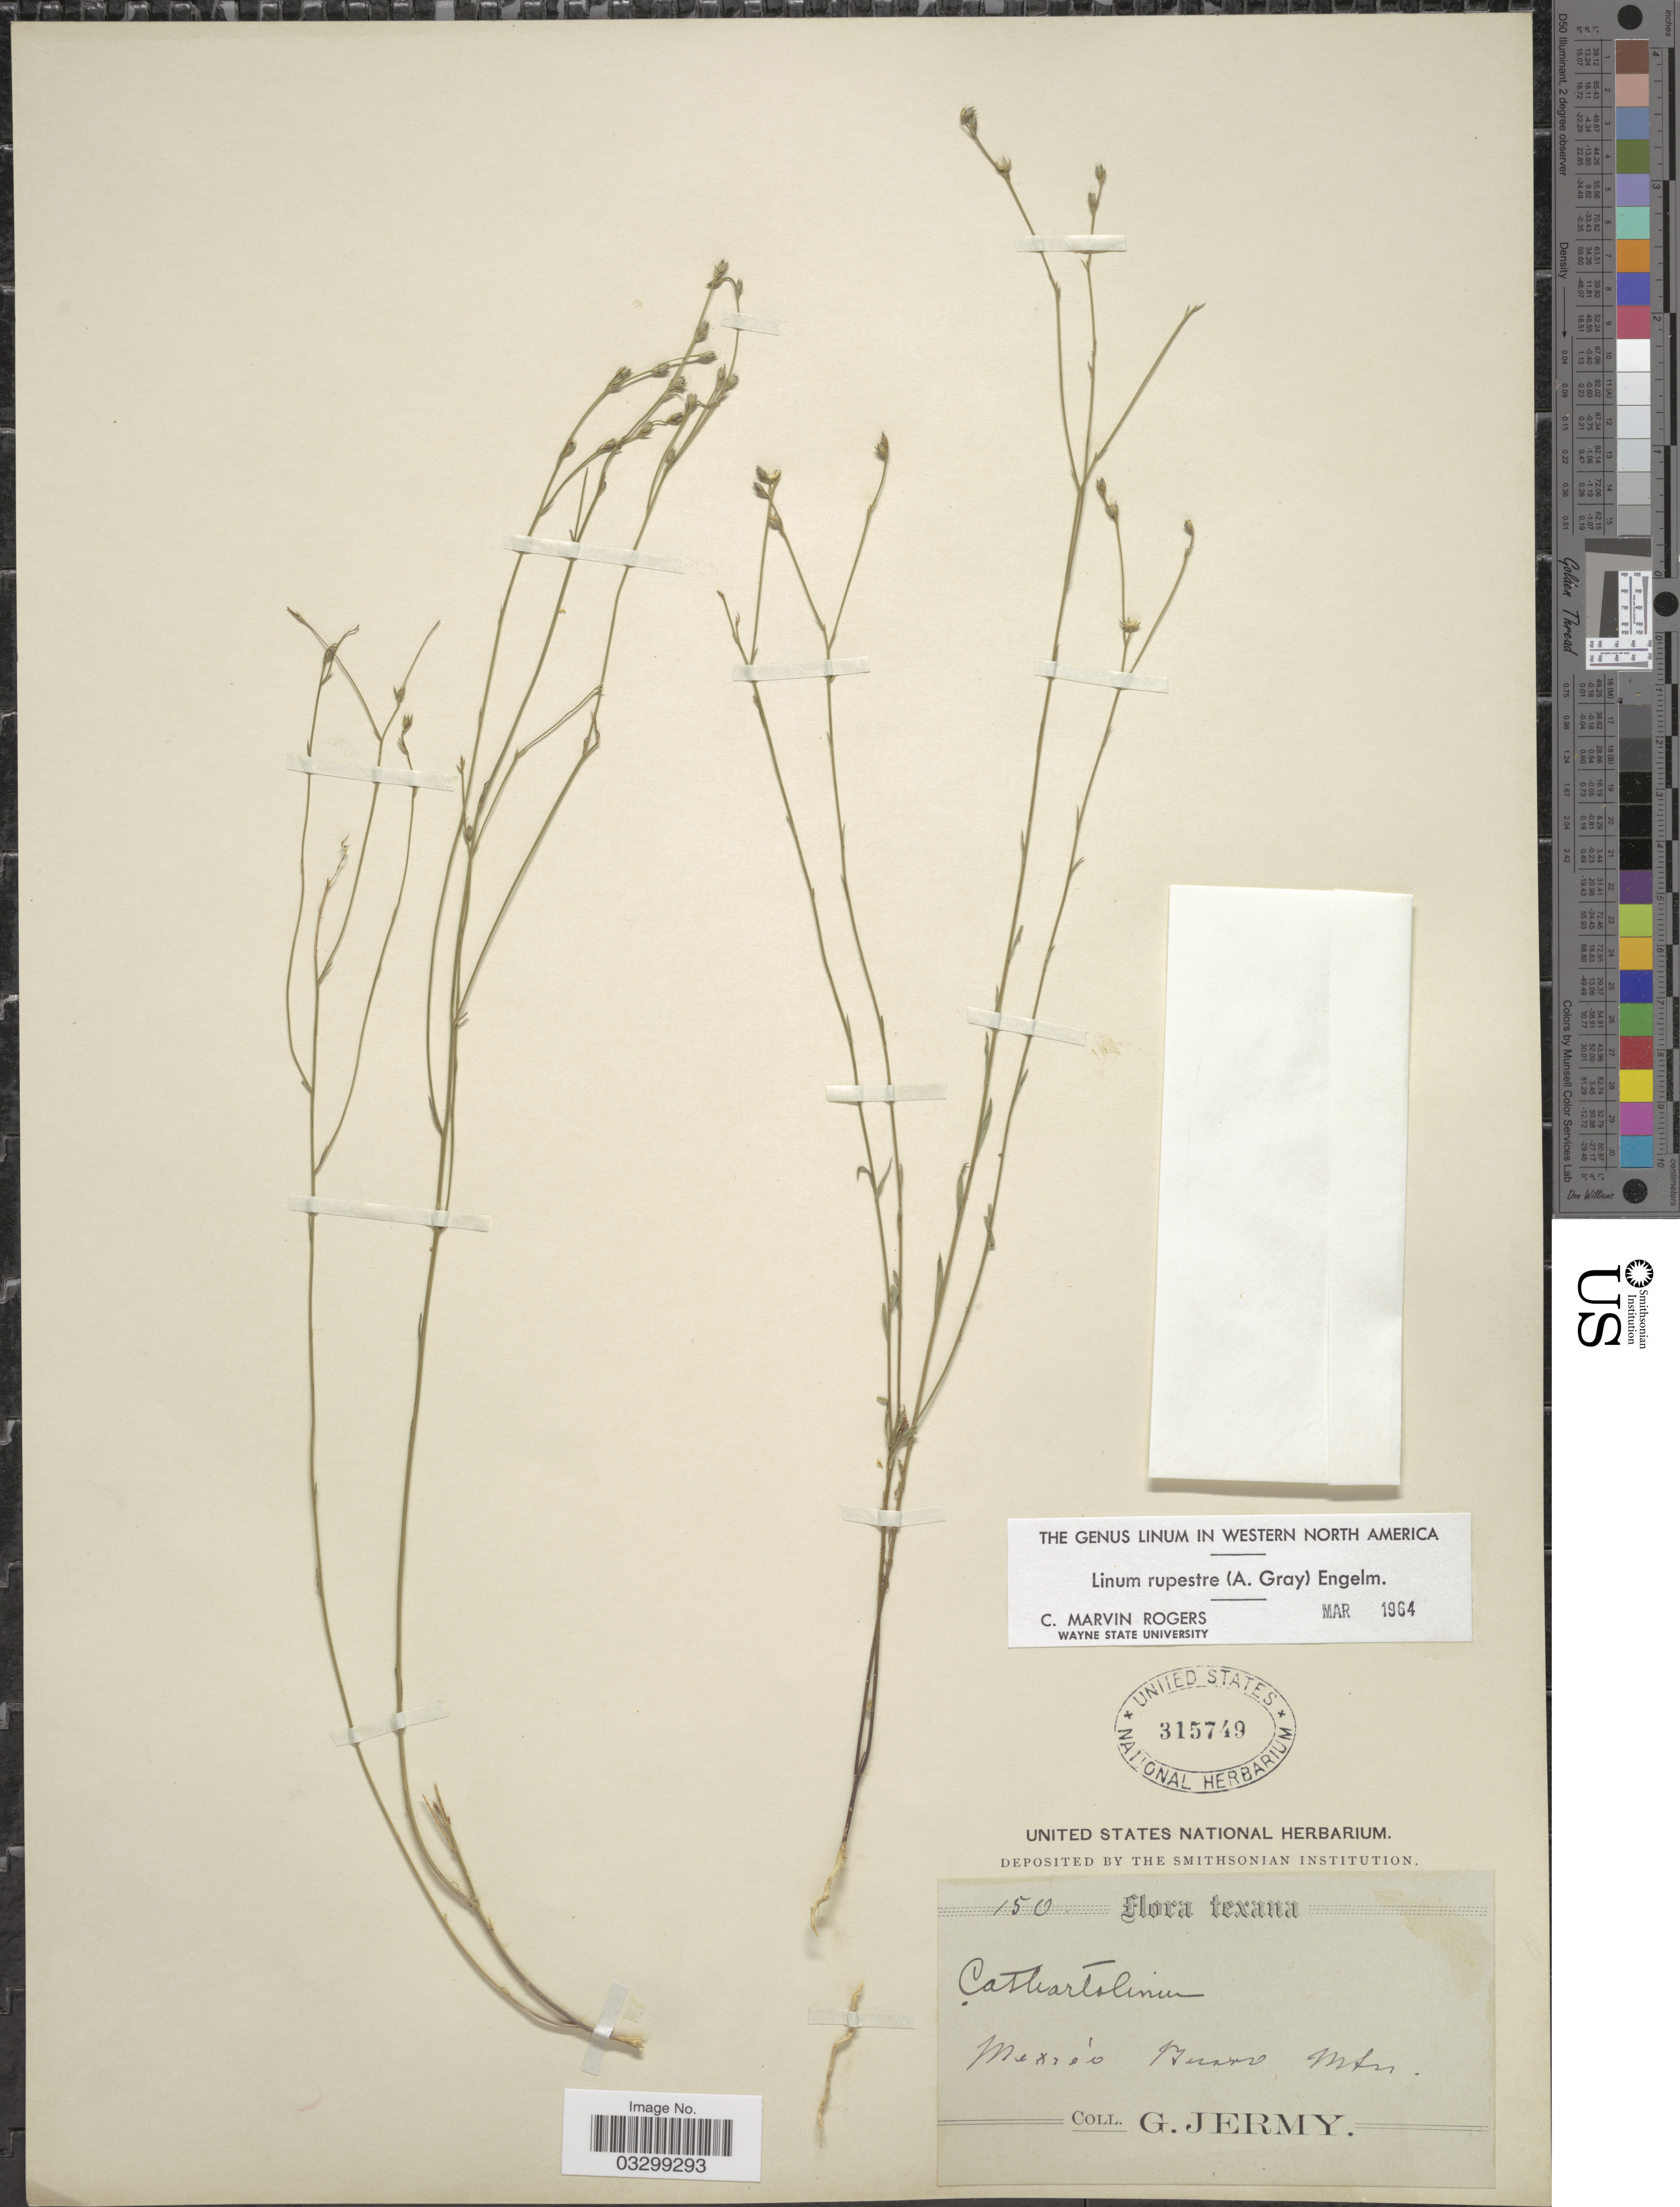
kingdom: Plantae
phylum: Tracheophyta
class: Magnoliopsida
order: Malpighiales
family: Linaceae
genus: Linum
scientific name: Linum rupestre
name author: Engelm.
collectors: G. Jermy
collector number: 150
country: Mexico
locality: Burro Mtn.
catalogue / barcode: US 315749